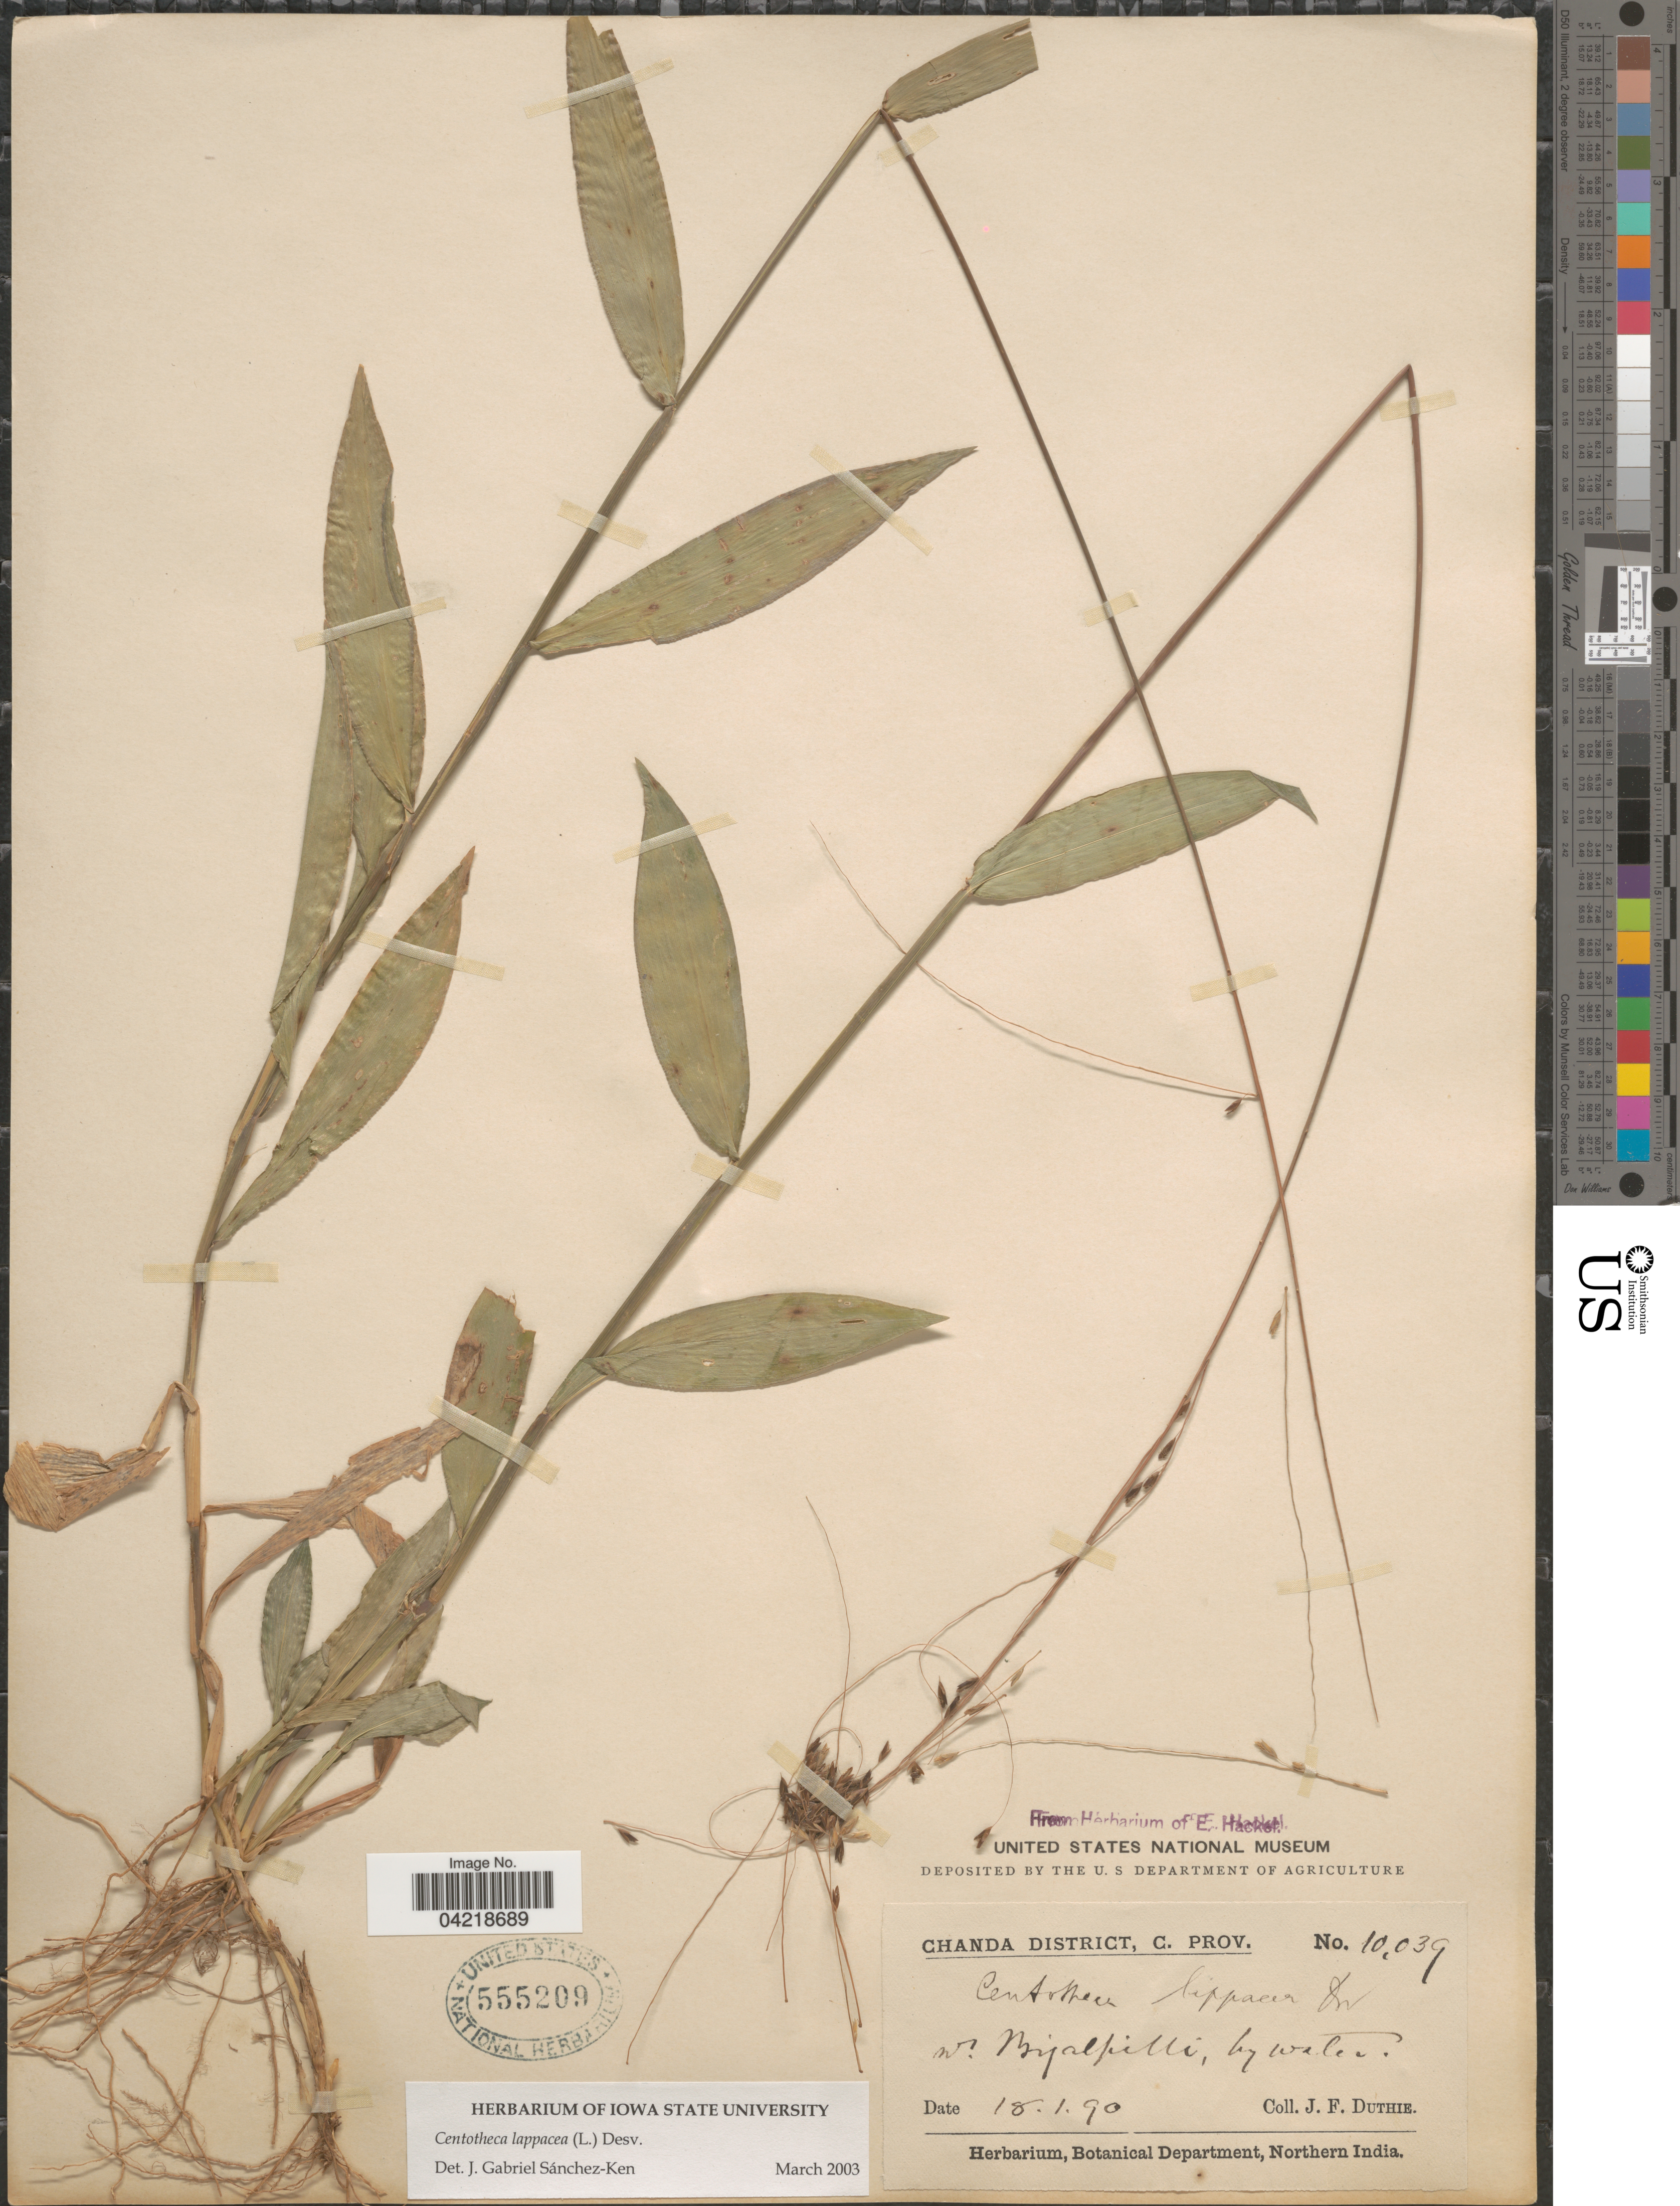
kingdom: Plantae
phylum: Tracheophyta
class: Liliopsida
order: Poales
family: Poaceae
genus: Centotheca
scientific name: Centotheca lappacea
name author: (L.) Desv.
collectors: J. F. Duthie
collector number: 10039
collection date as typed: Transcribed d/m/y: 18/1/90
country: India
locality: Chanda District, C. Prov.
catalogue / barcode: US 555209